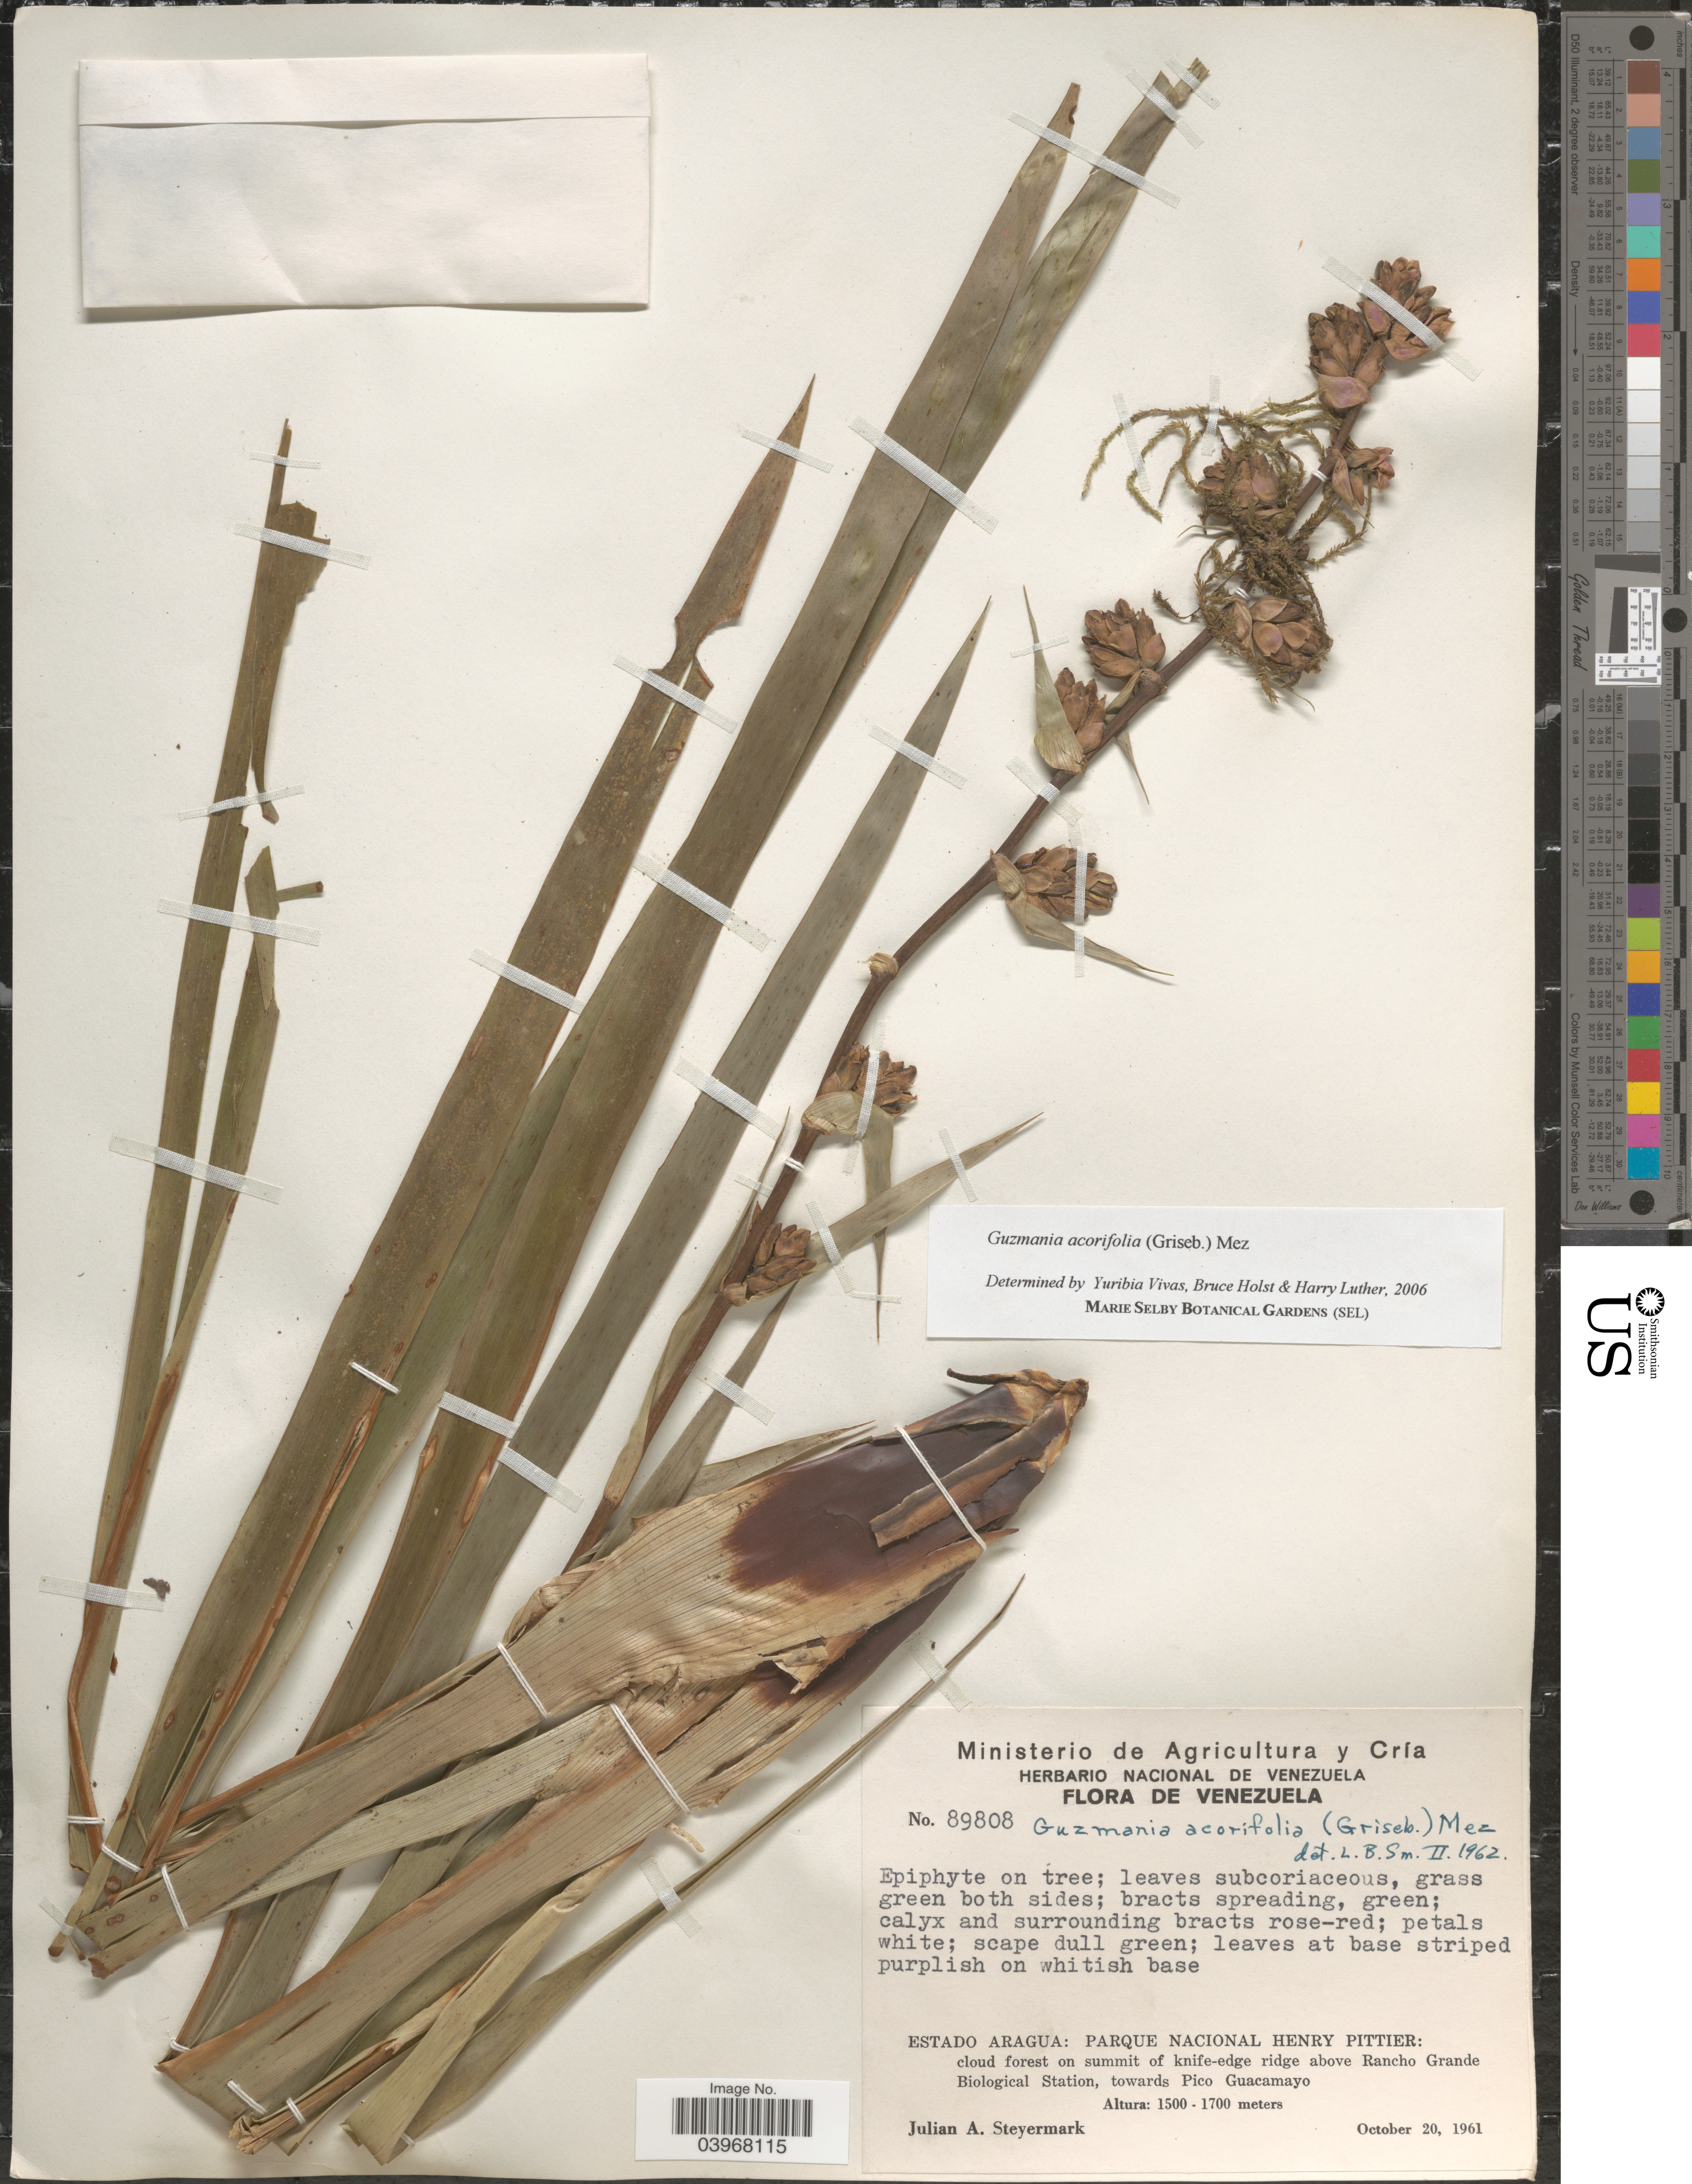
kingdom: Plantae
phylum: Tracheophyta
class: Liliopsida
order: Poales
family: Bromeliaceae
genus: Guzmania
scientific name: Guzmania acorifolia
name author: (Griseb.) Mez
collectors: J. Steyermark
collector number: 89808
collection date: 1961-10-20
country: Venezuela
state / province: Aragua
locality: Parque Nacional Henry Pittier: above Rancho Grande Biological Station, towards Pico Guacamayo.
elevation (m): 1500